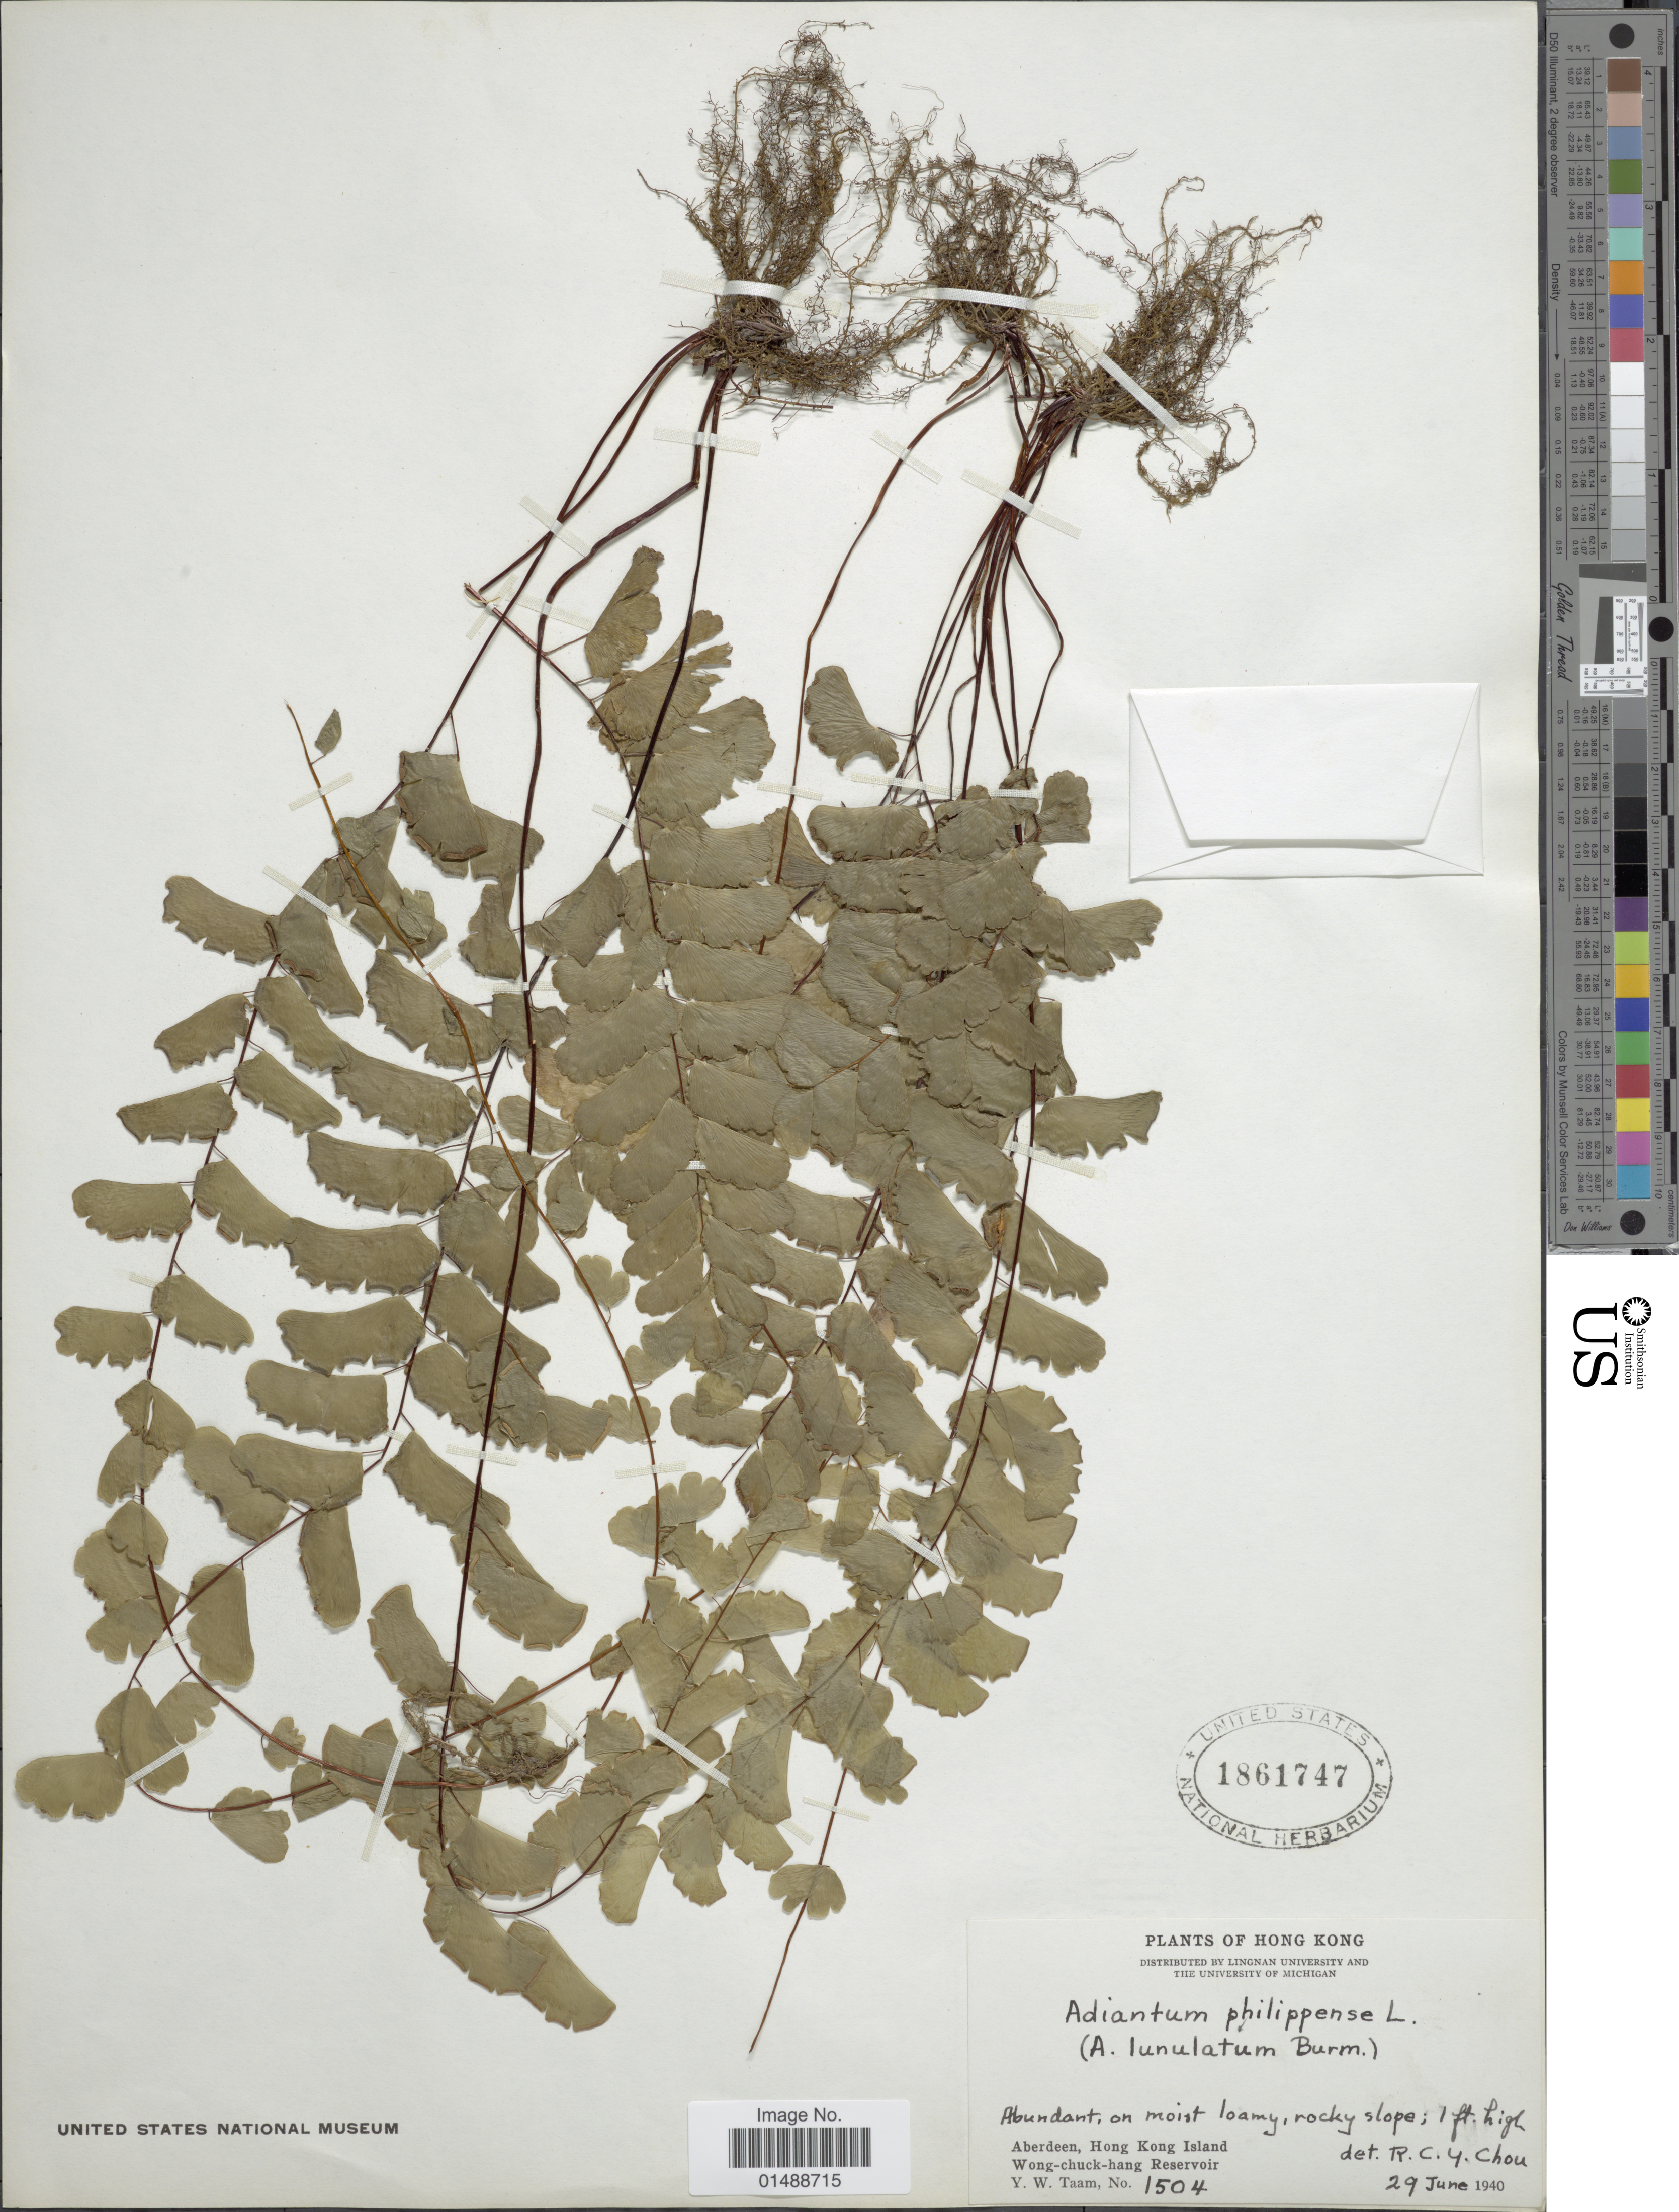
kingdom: Plantae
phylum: Tracheophyta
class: Polypodiopsida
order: Polypodiales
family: Pteridaceae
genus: Adiantum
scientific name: Adiantum philippense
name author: L.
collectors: Y. W. Taam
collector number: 1504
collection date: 1940-06-19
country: China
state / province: Hong Kong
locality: Hong Kong, Aberdeen, Hong Kong Island, Wong-chuck-hang-Reservoir.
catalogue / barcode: US 1861747